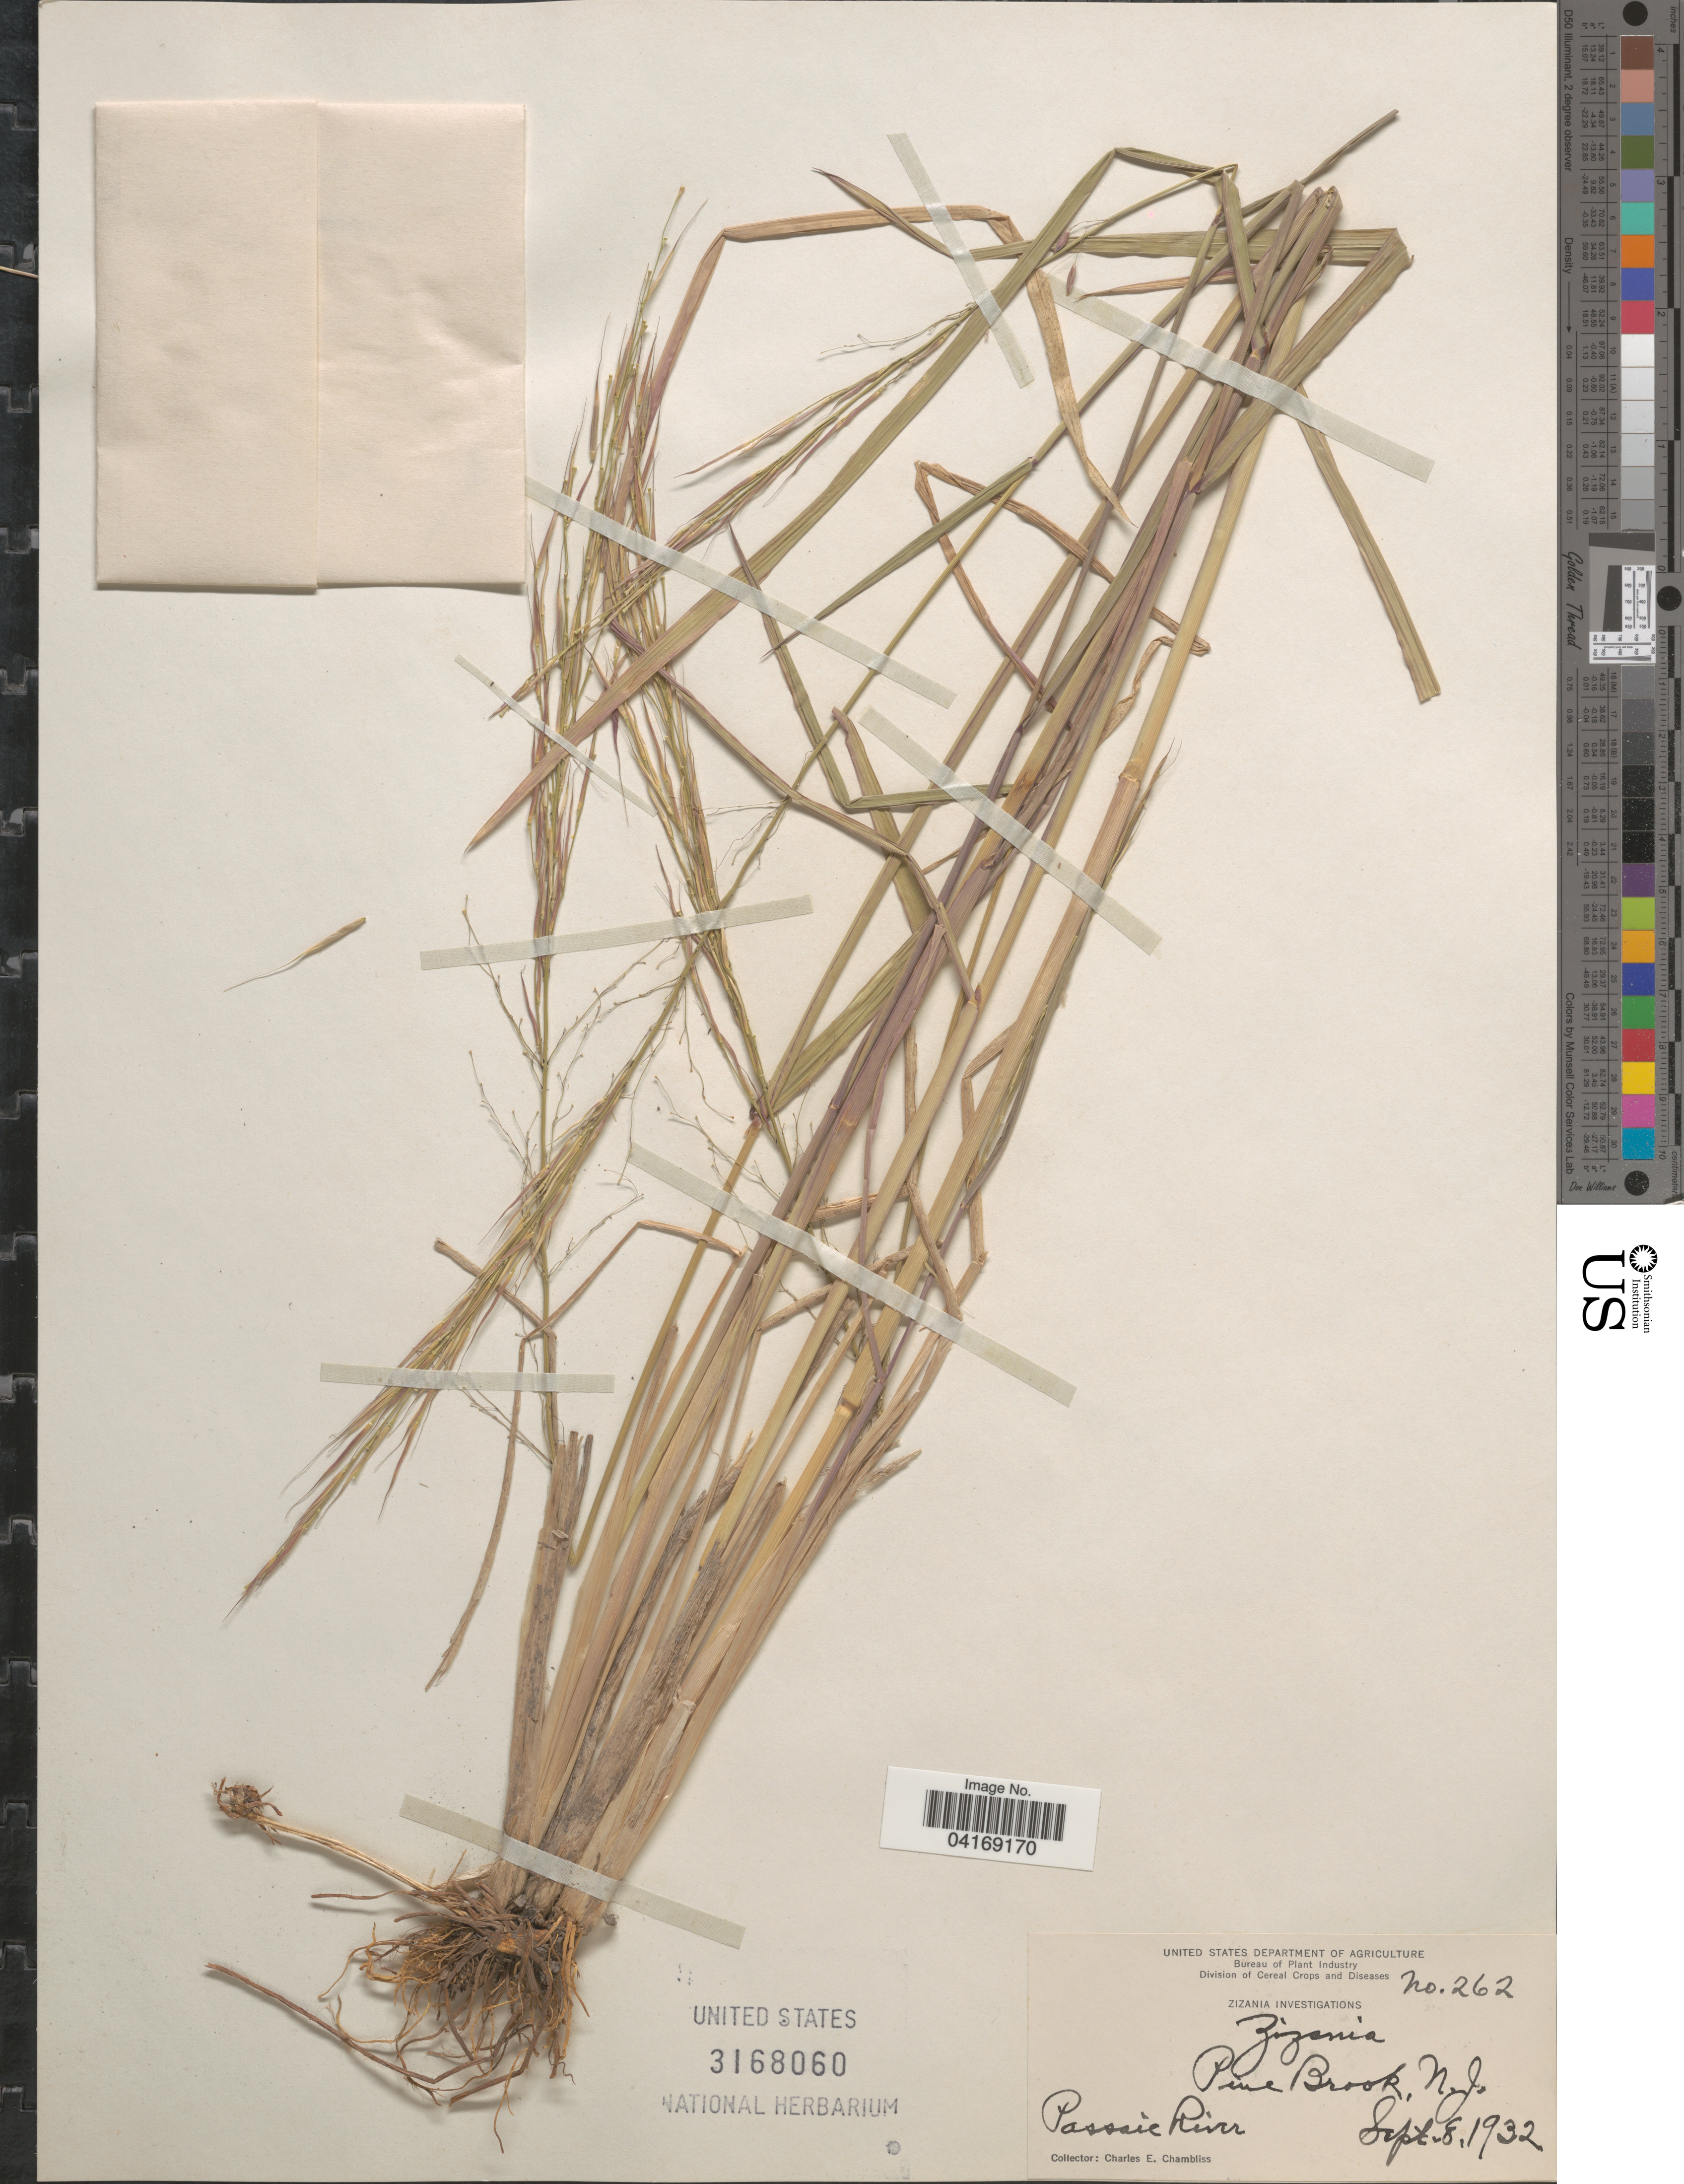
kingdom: Plantae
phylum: Tracheophyta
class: Liliopsida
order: Poales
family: Poaceae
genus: Zizania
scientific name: Zizania sp.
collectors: C. Chambliss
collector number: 262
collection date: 1932-09-08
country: United States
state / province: New Jersey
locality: Pine Brook. Passaic River.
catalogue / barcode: US 3168060